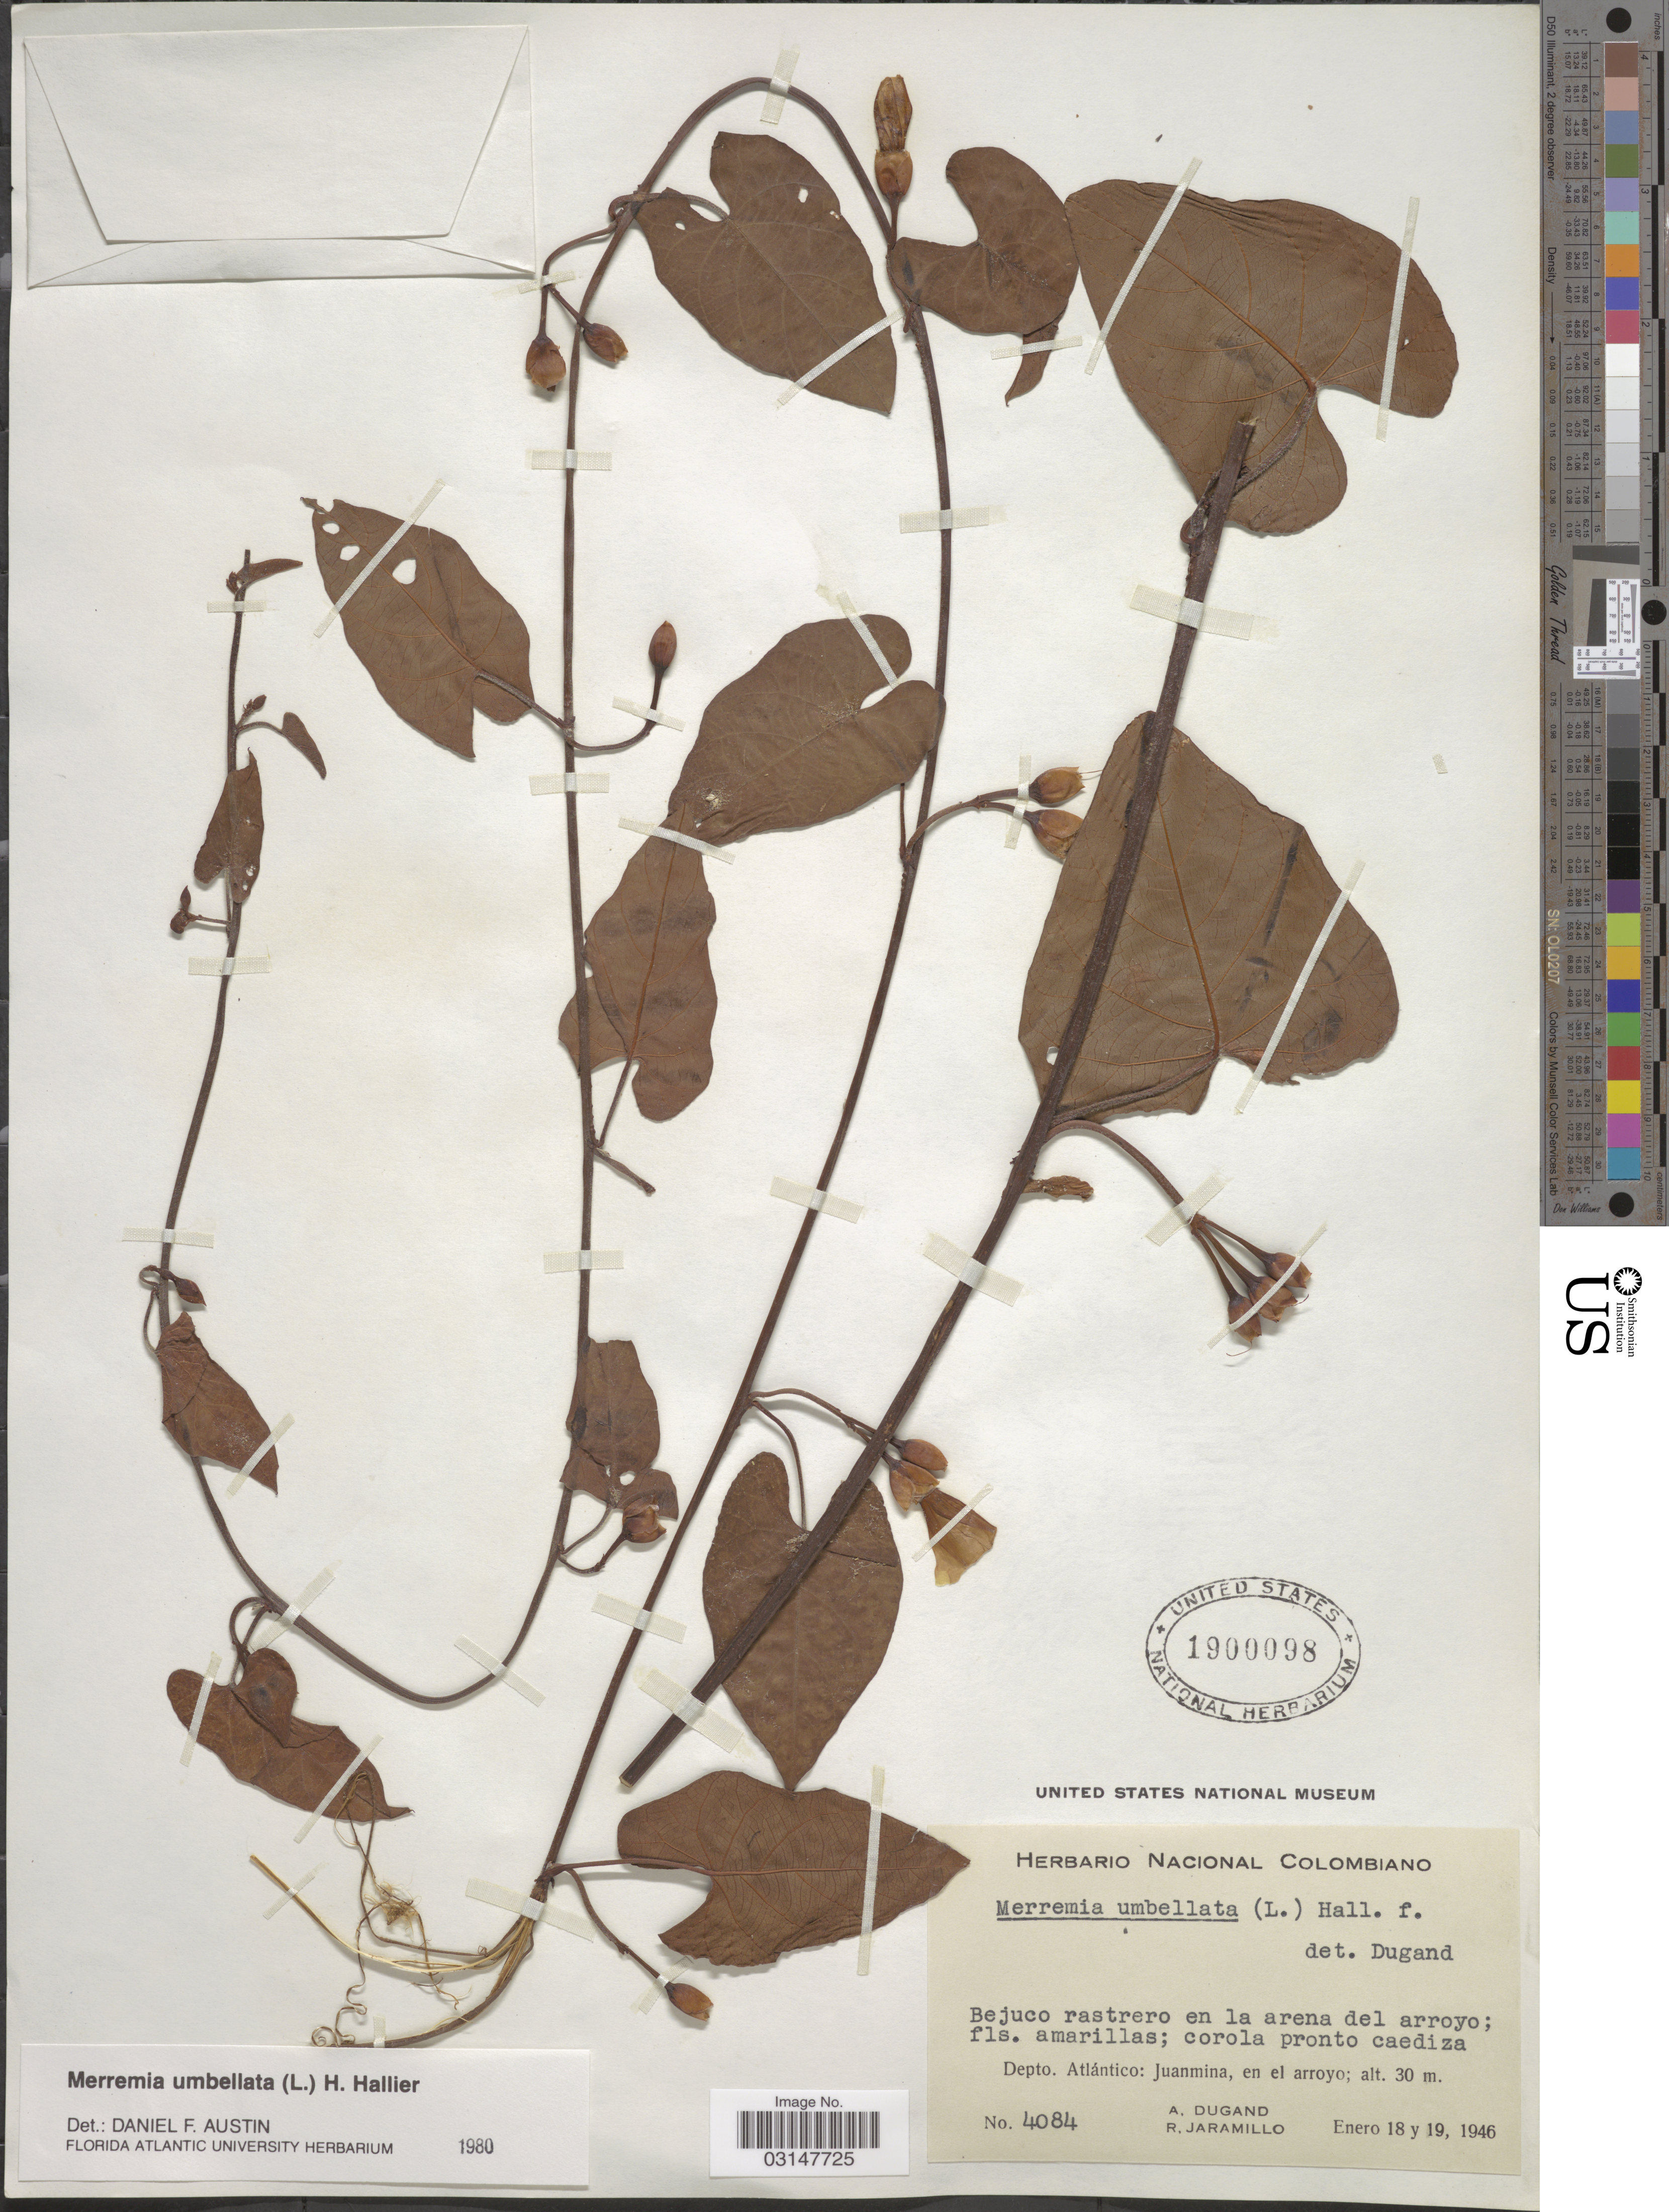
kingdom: Plantae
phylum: Tracheophyta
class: Magnoliopsida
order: Solanales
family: Convolvulaceae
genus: Camonea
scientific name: Camonea umbellata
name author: (L.) A. R. Simões & Staples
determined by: Strong, Mark T., (BOT), Smithsonian Institution - National Museum of Natural History (UNITED STATES)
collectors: A. Dugand & R. Jaramillo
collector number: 4084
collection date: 1946-01-18/1946-01-19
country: Colombia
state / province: Atlántico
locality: Depto. Atlántico: Juanmina, en el arroyo.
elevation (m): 30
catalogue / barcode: US 1900098